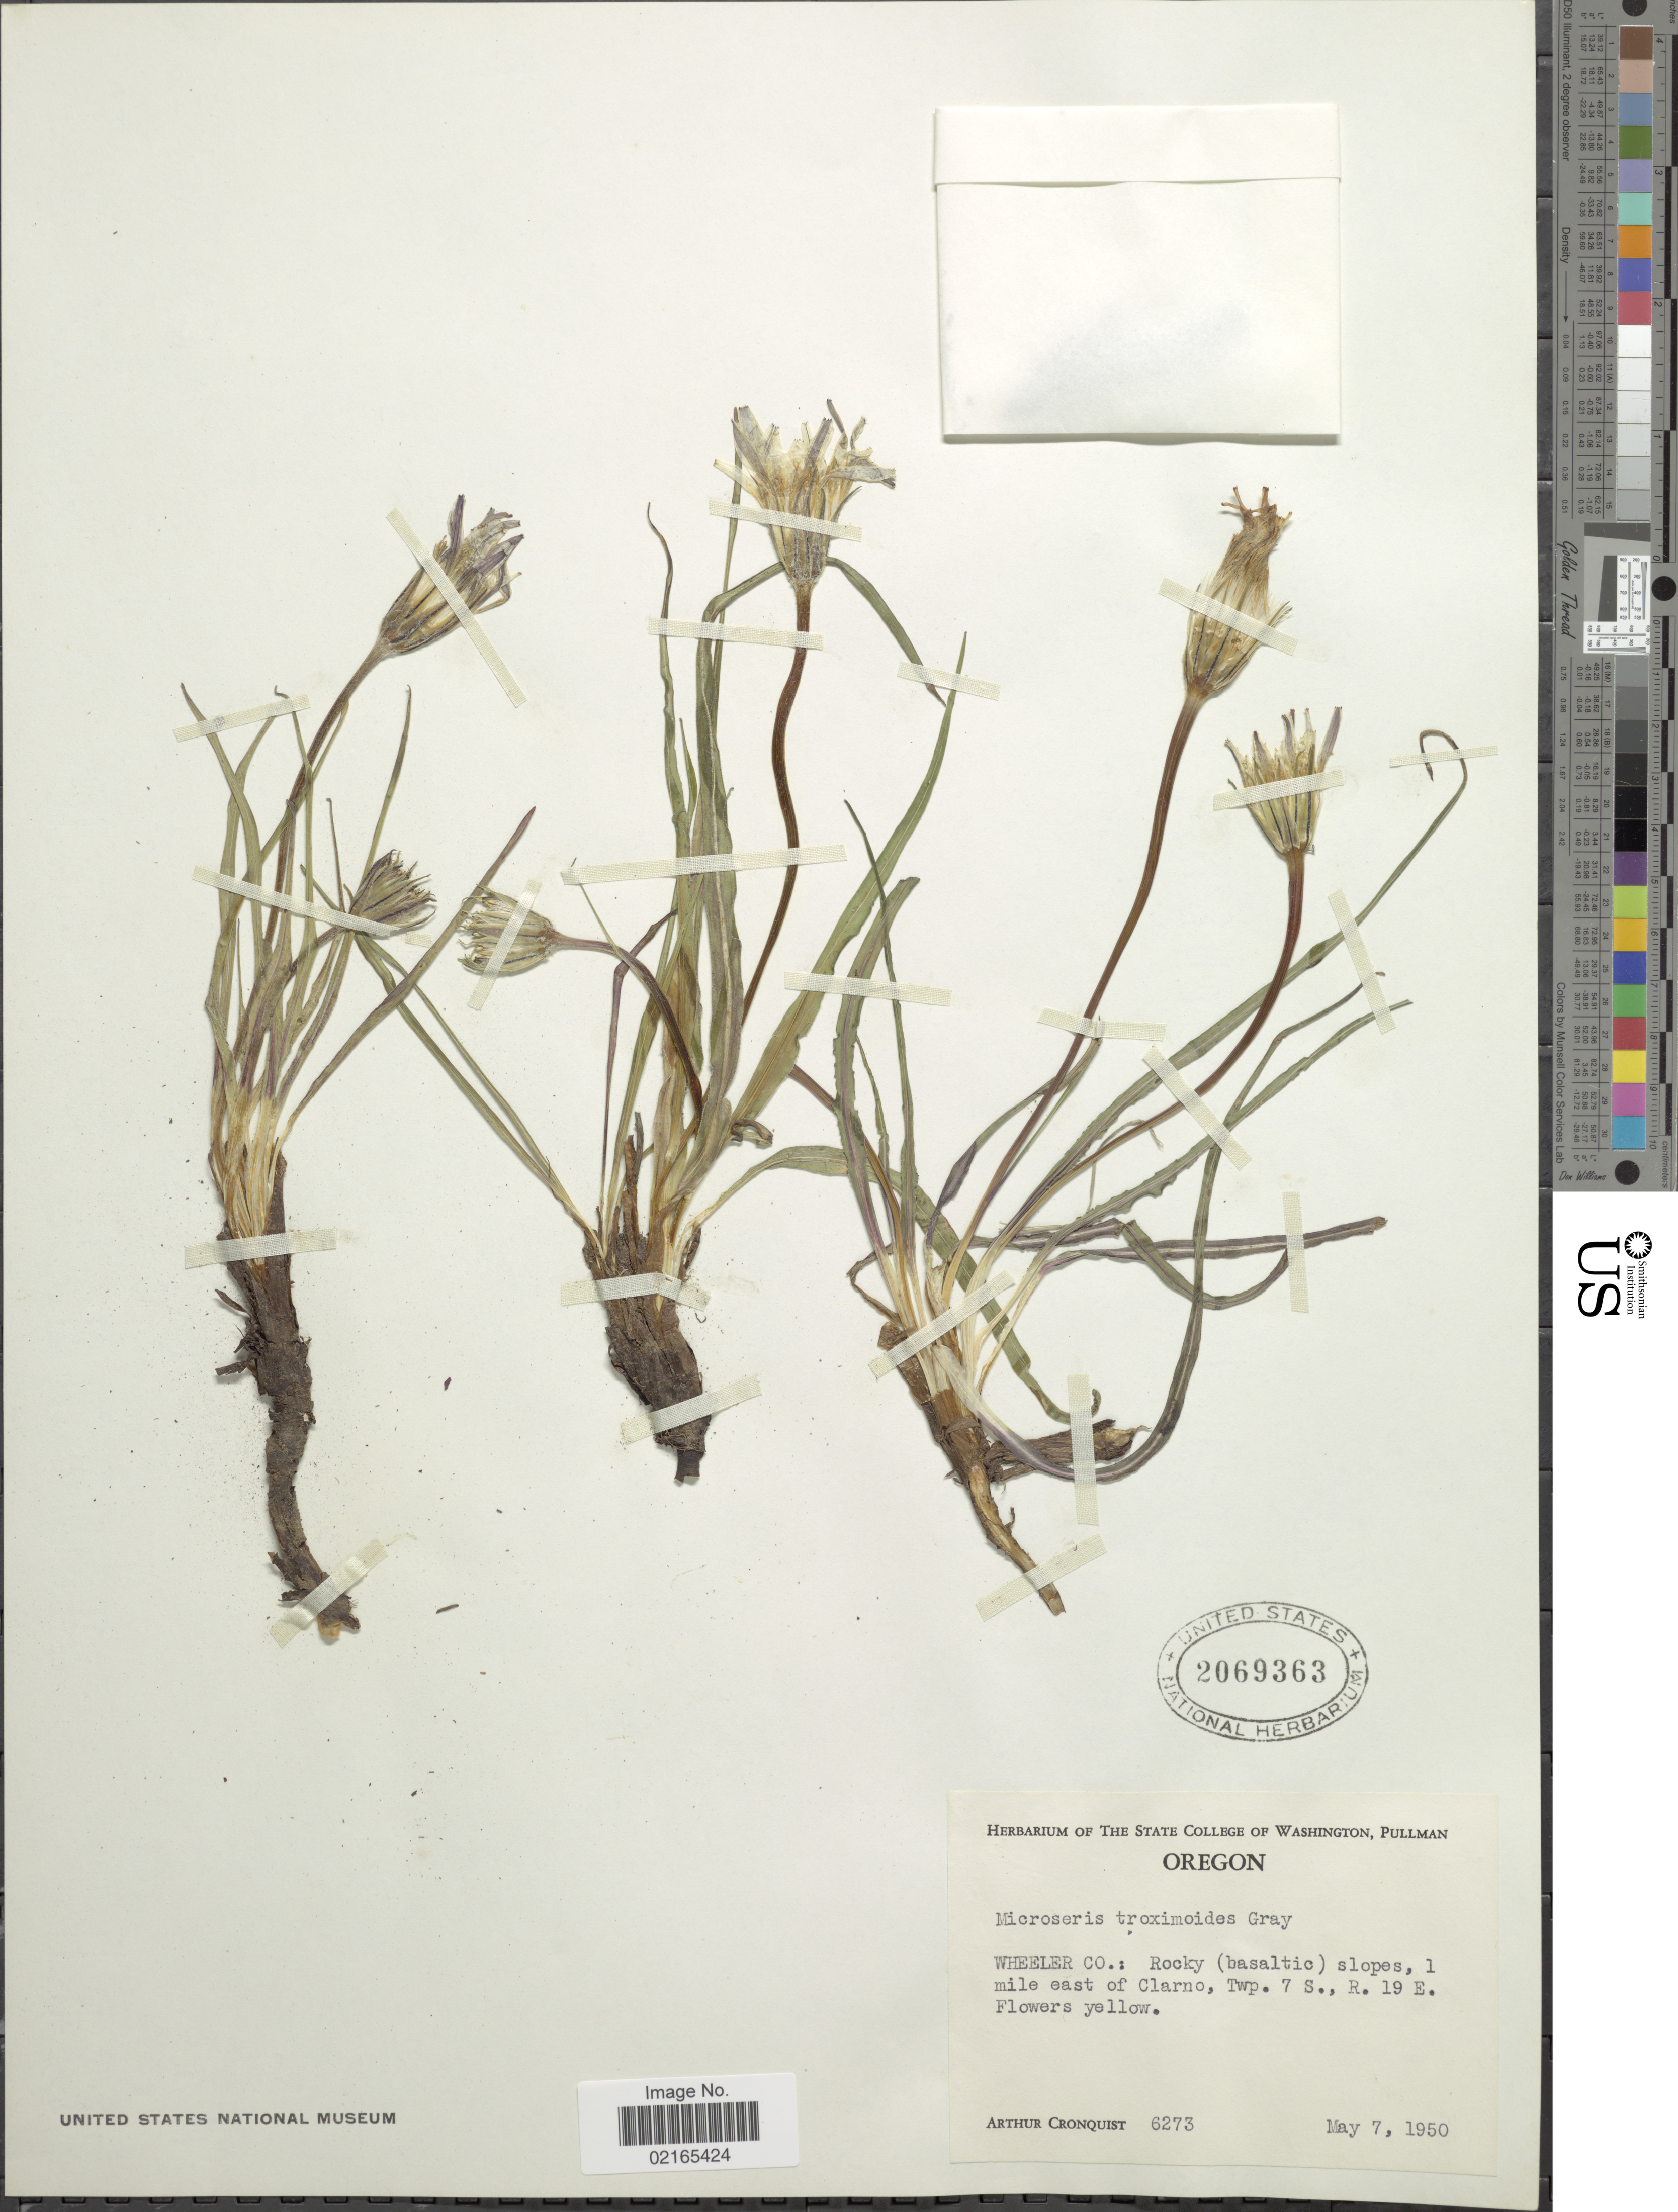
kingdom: Plantae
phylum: Tracheophyta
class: Magnoliopsida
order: Asterales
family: Asteraceae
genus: Nothocalais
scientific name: Nothocalais troximoides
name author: (A. Gray) Greene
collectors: A. J. Cronquist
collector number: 6273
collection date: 1950-05-07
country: United States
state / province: Oregon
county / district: Wheeler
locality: Wheeler Co.: rocky (basaltic) slopes, 1 mile west of Clarno, Twp. 7S., R.19E.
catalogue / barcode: US 2069363